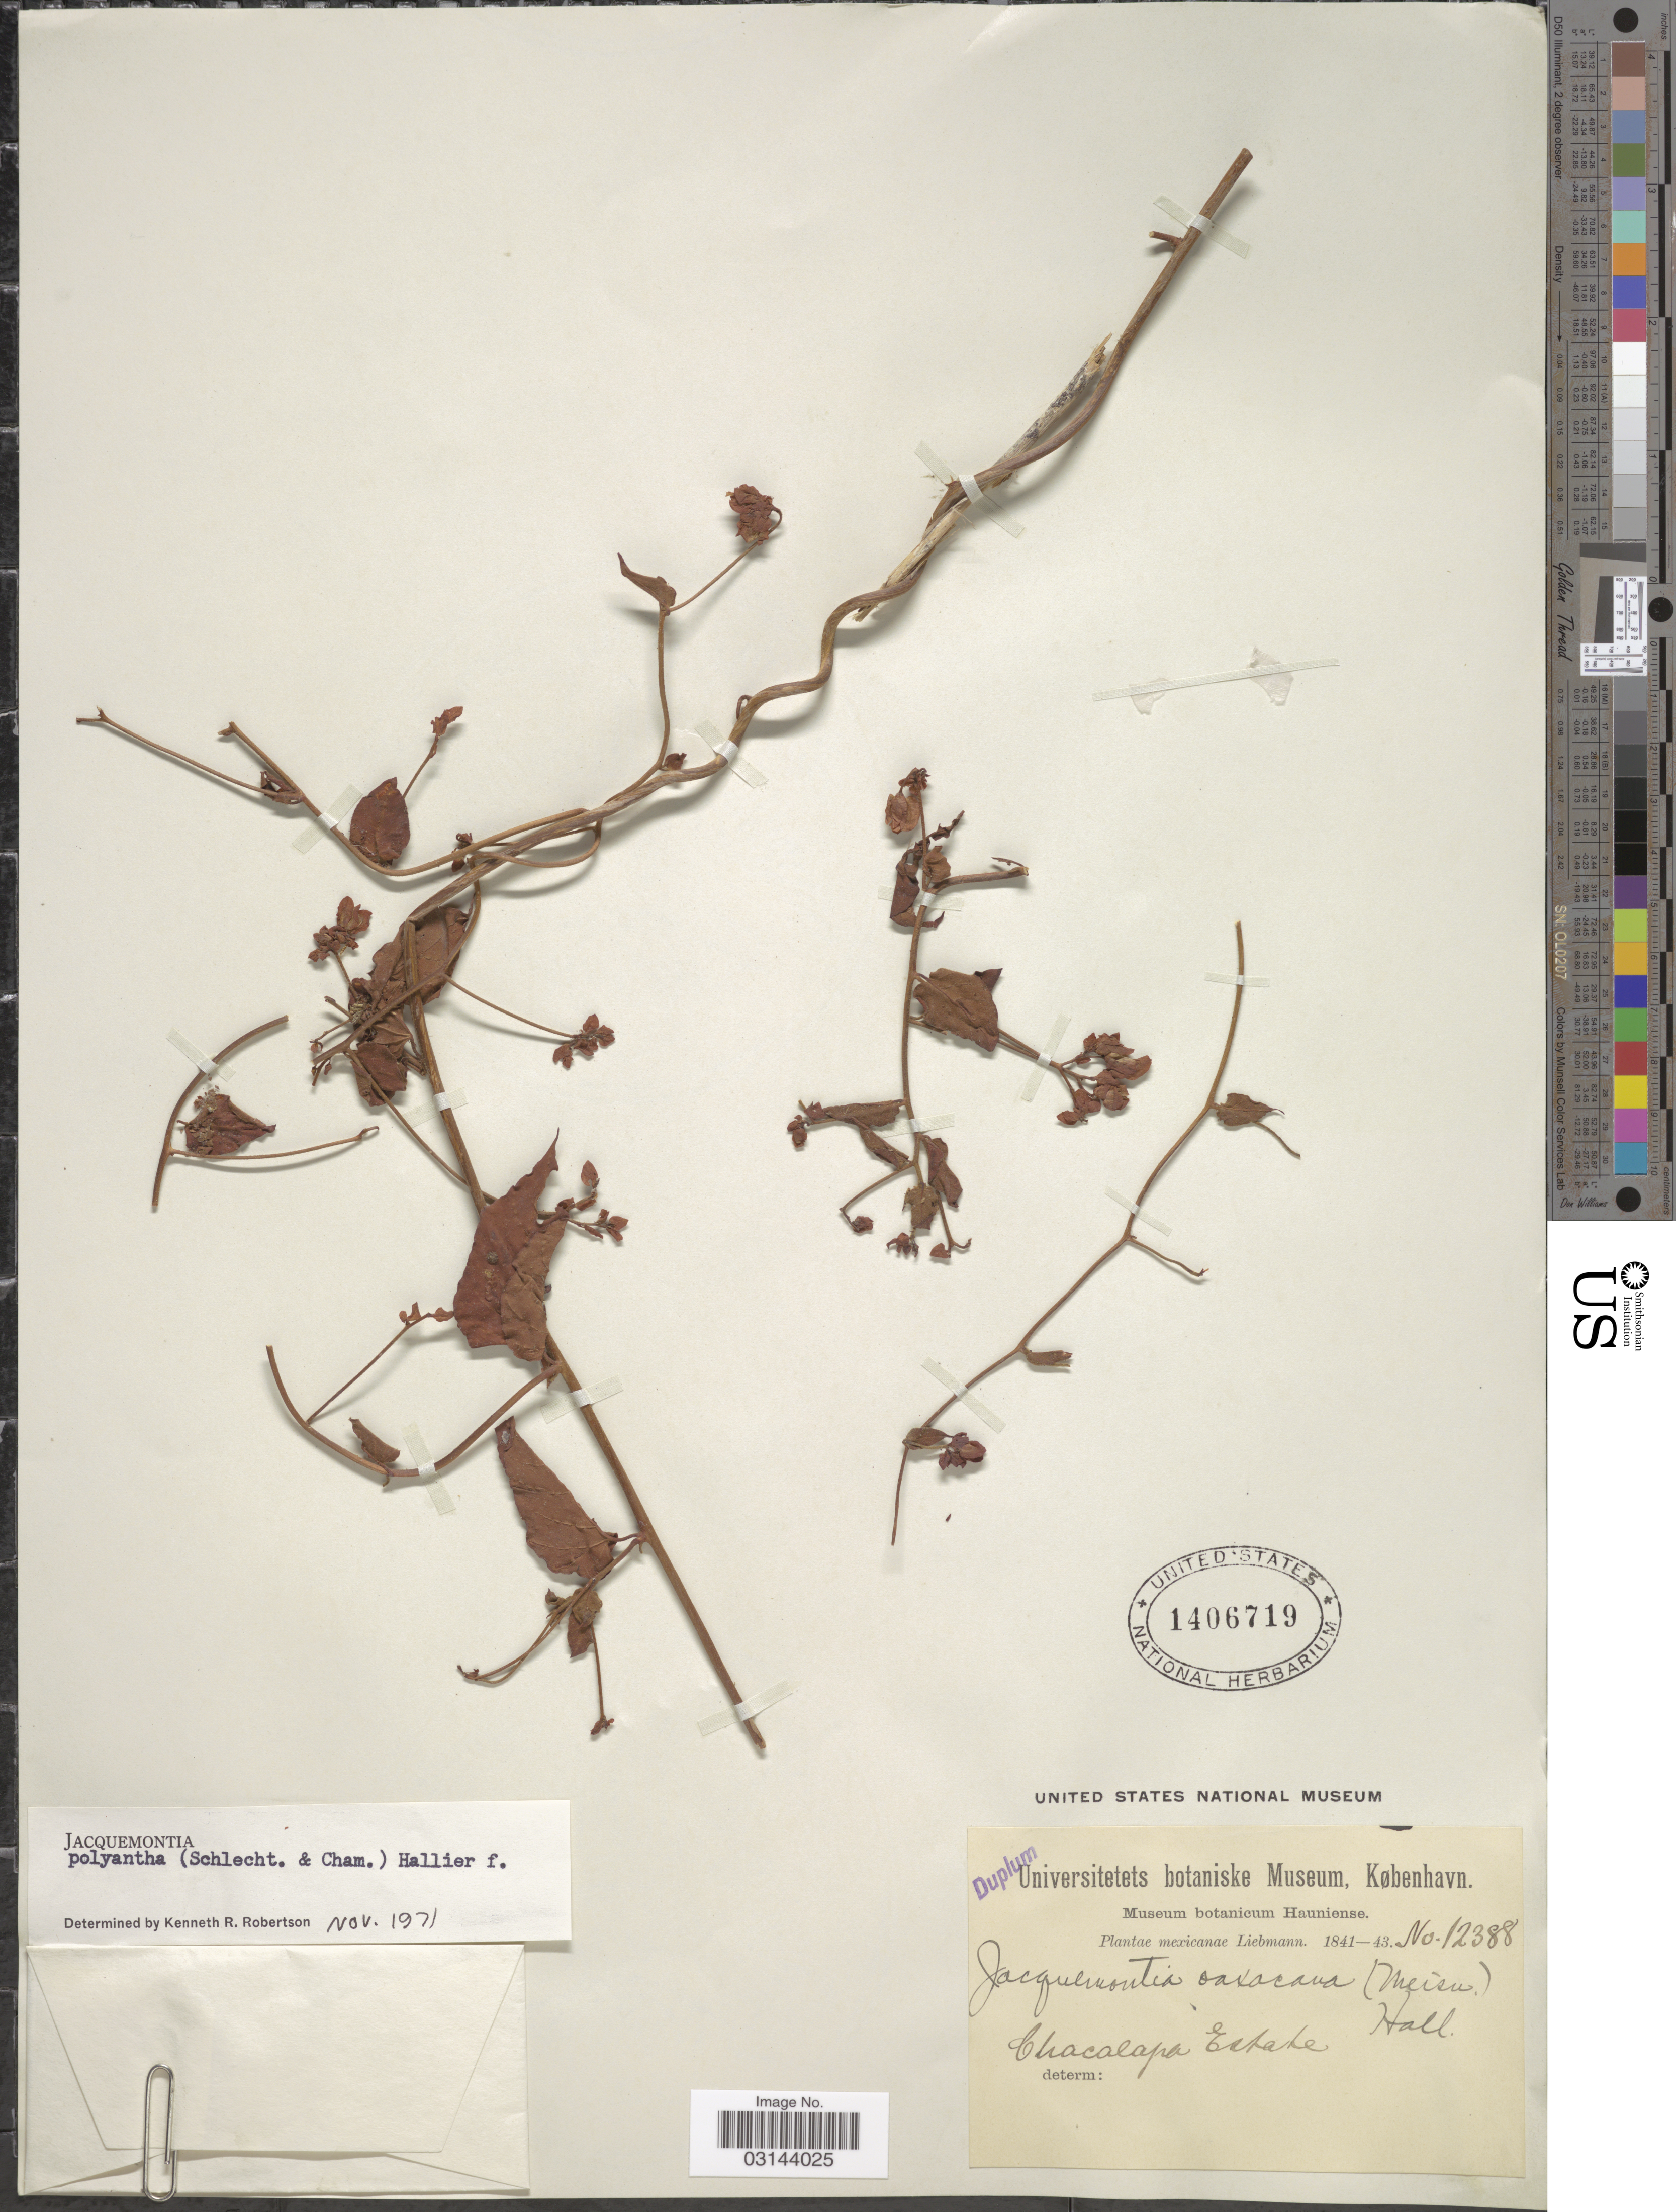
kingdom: Plantae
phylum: Tracheophyta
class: Magnoliopsida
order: Solanales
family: Convolvulaceae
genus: Jacquemontia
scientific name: Jacquemontia polyantha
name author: (Schltdl. & Cham.) Hallier f.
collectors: Liebmann, --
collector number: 12388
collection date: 1841/1843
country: Mexico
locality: Chacalapa Estate.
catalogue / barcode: US 1406719